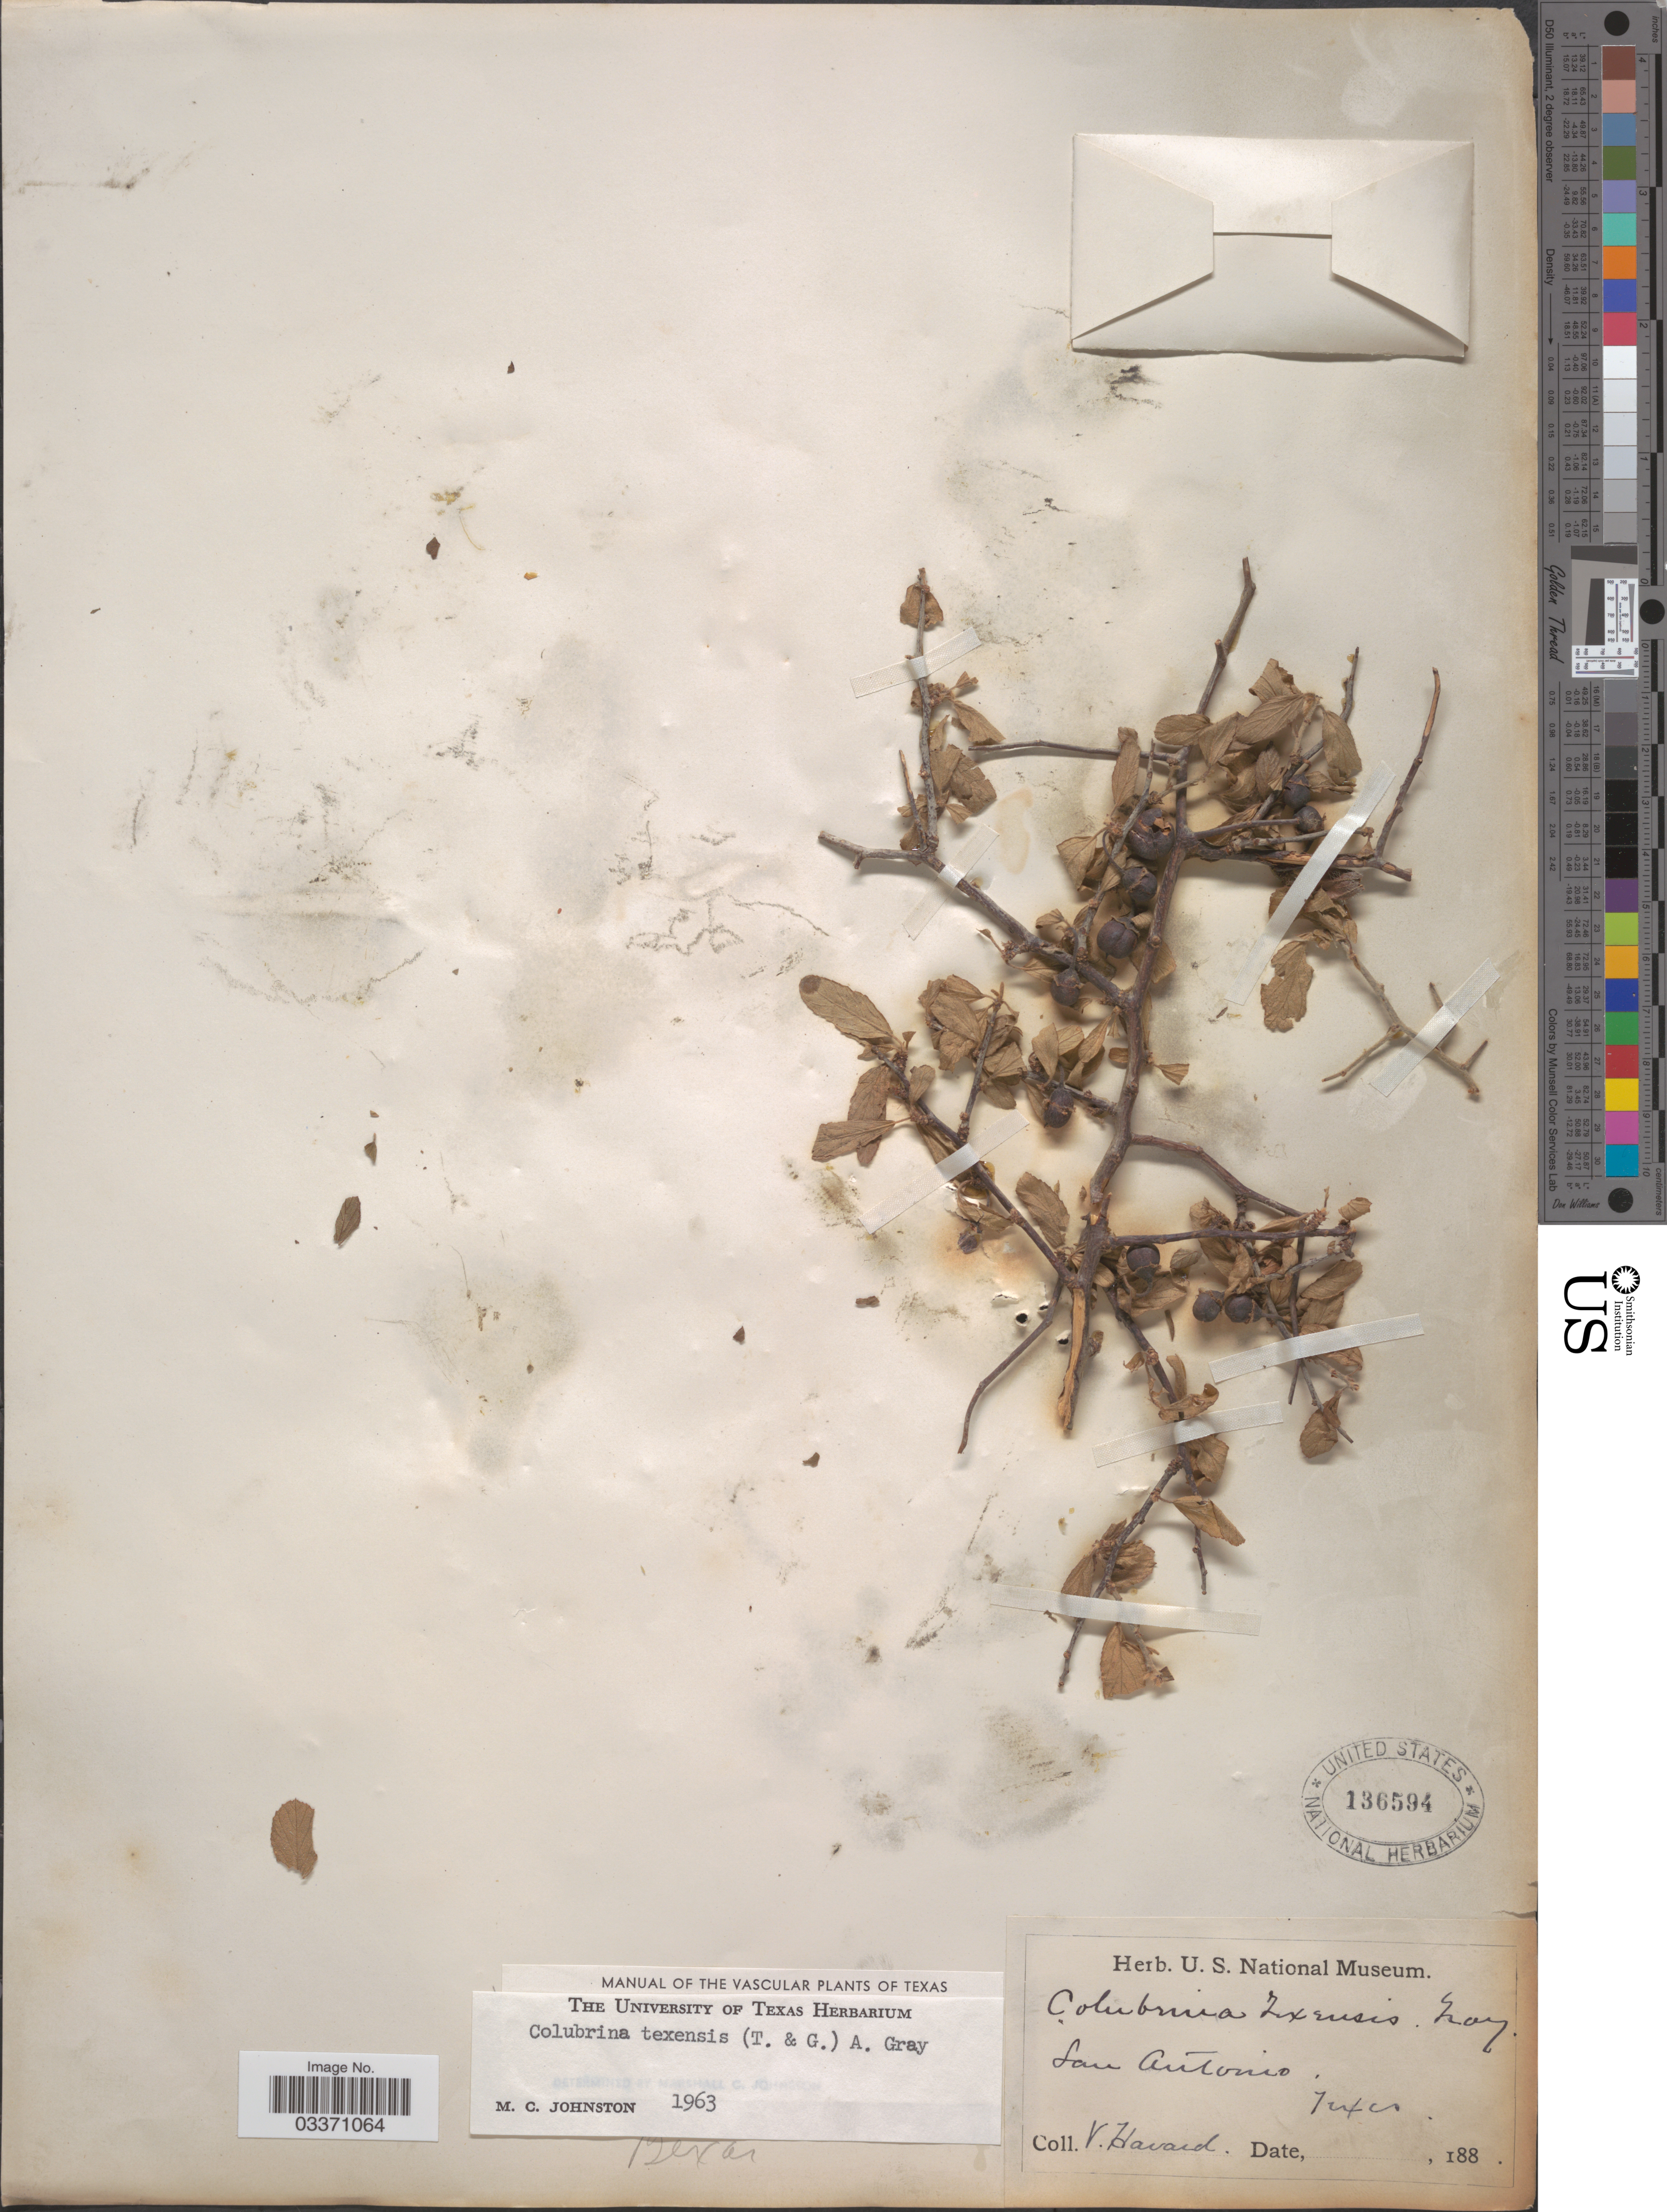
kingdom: Plantae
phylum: Tracheophyta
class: Magnoliopsida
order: Rosales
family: Rhamnaceae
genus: Colubrina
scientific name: Colubrina texensis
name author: (Torr. & A. Gray) A. Gray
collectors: V. Havard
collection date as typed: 188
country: United States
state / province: Texas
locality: San Antonio.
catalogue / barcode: US 136594